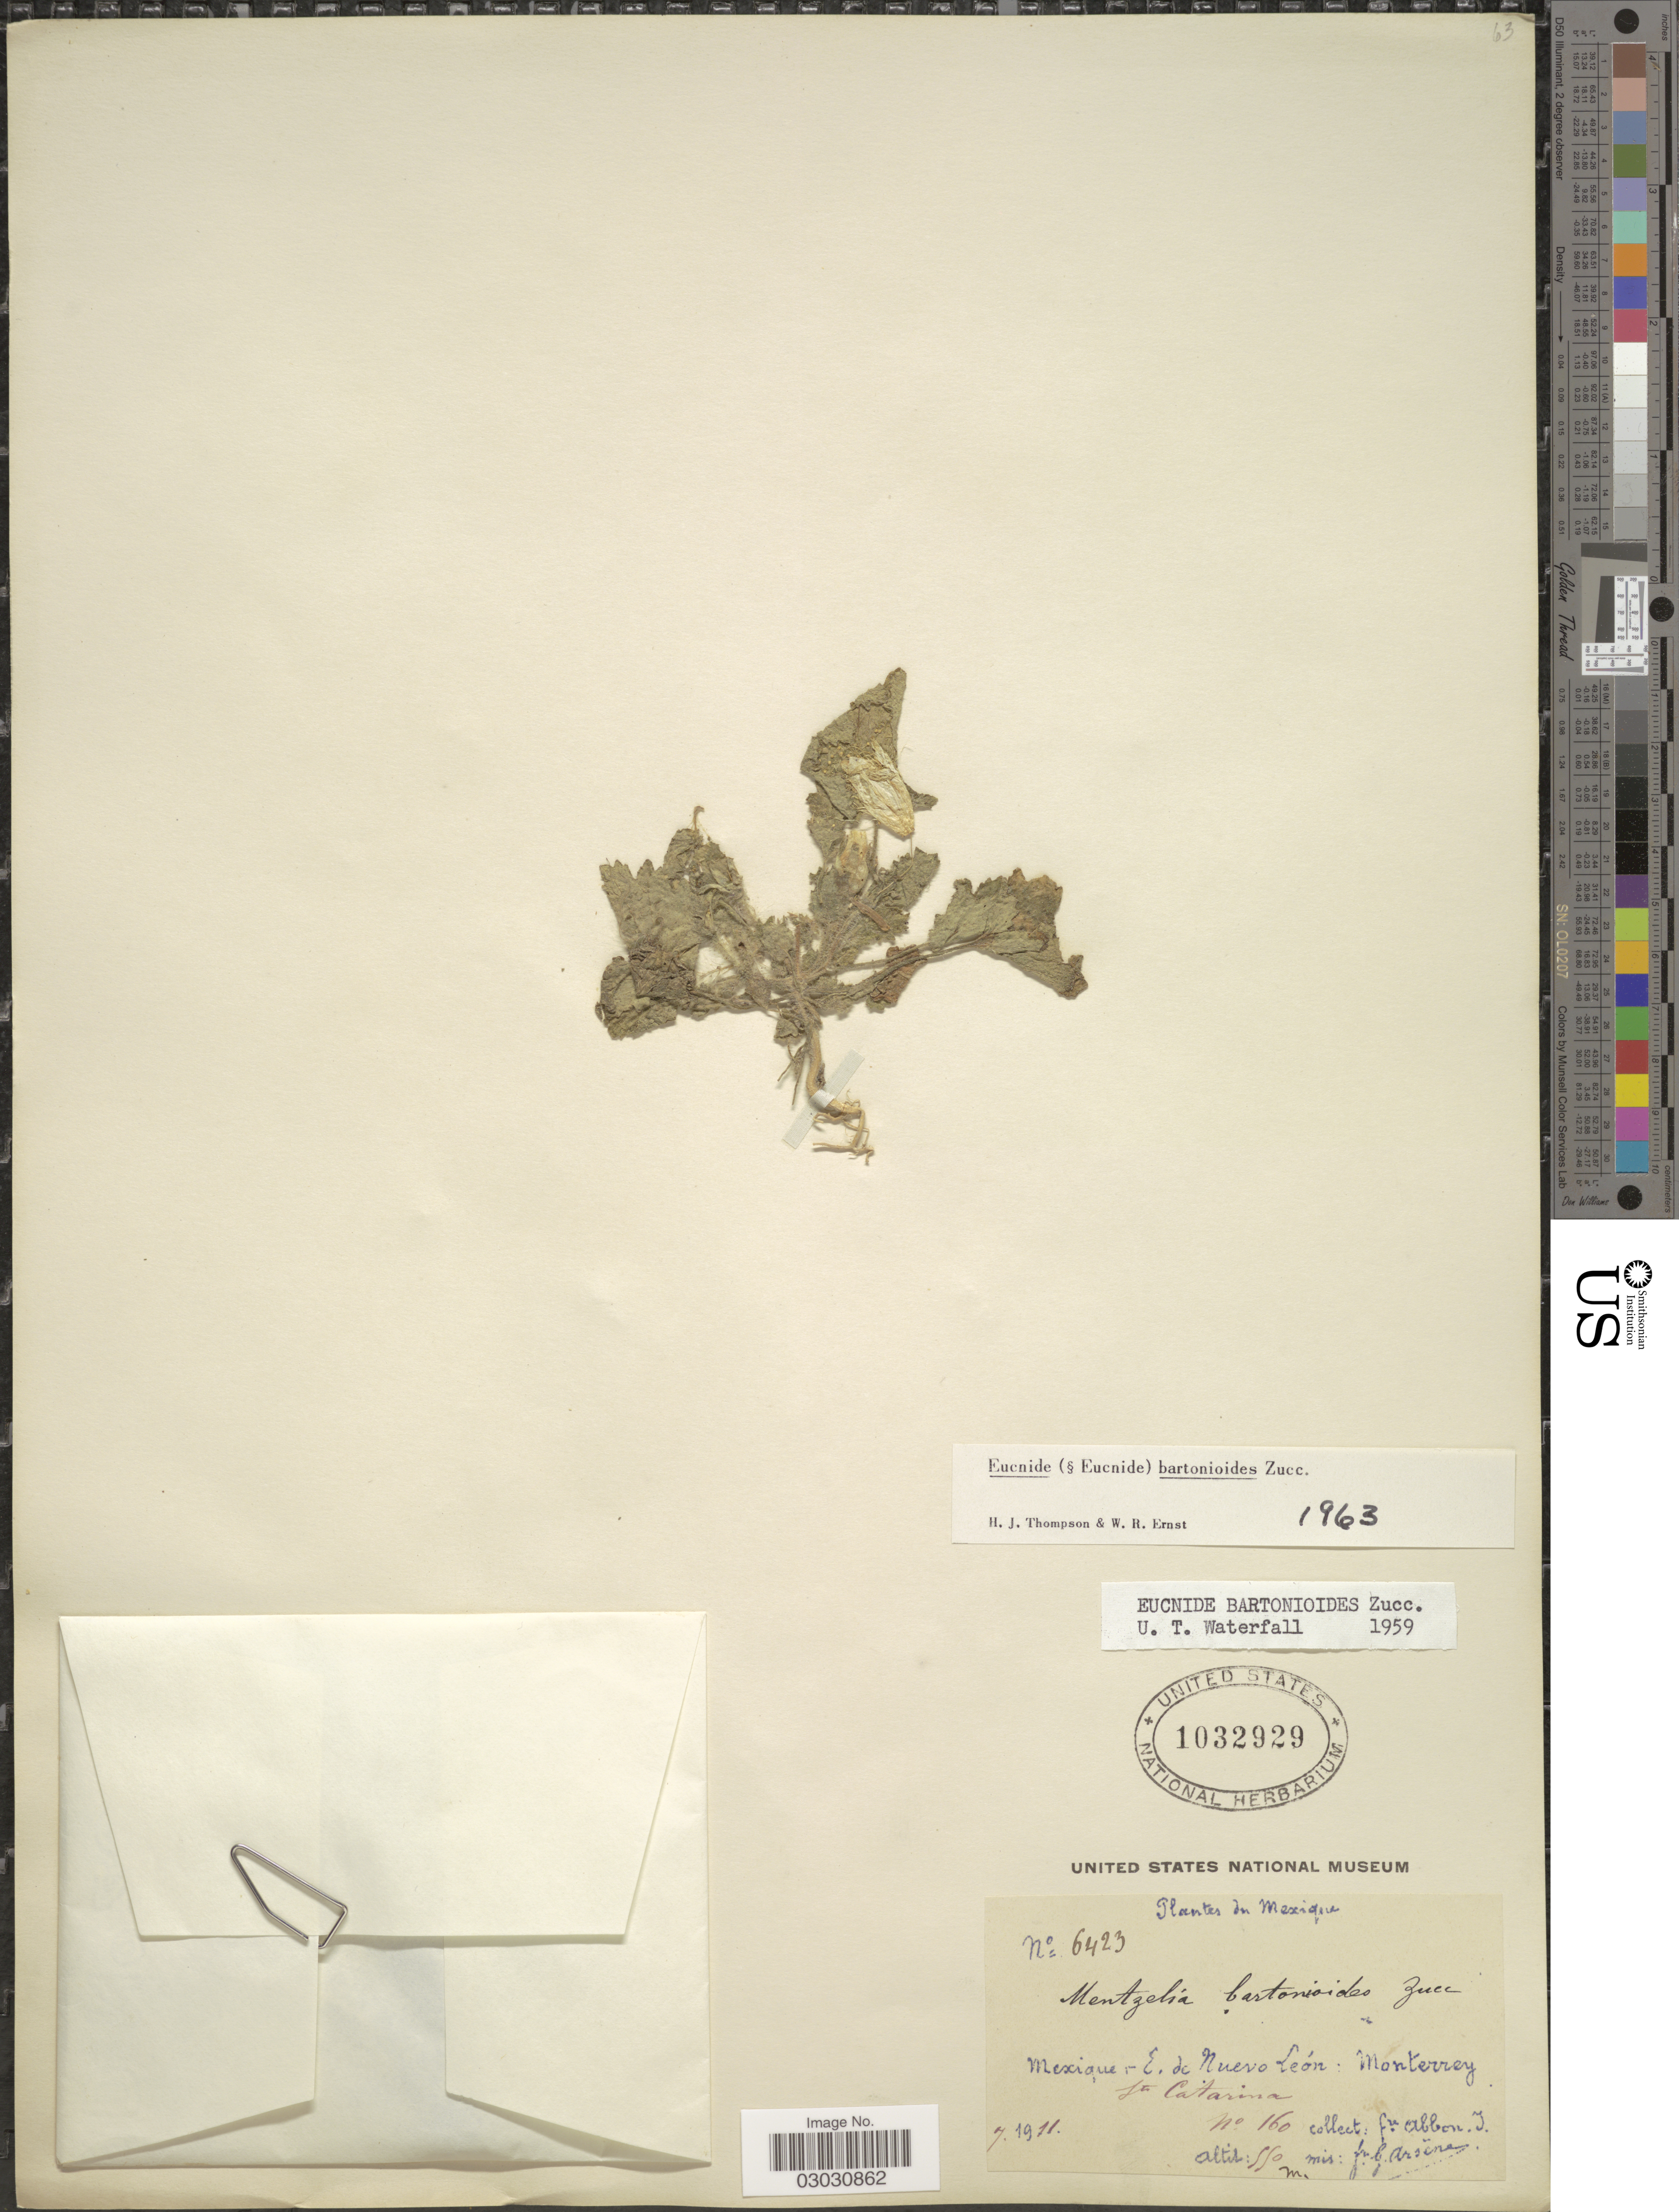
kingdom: Plantae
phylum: Tracheophyta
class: Magnoliopsida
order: Cornales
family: Loasaceae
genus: Eucnide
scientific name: Eucnide bartonioides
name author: Zucc.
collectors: Bro. Abbon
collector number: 160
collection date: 1911-07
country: Mexico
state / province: Nuevo León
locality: Monterrey. Sta Catarina.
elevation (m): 550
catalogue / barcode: US 1032929